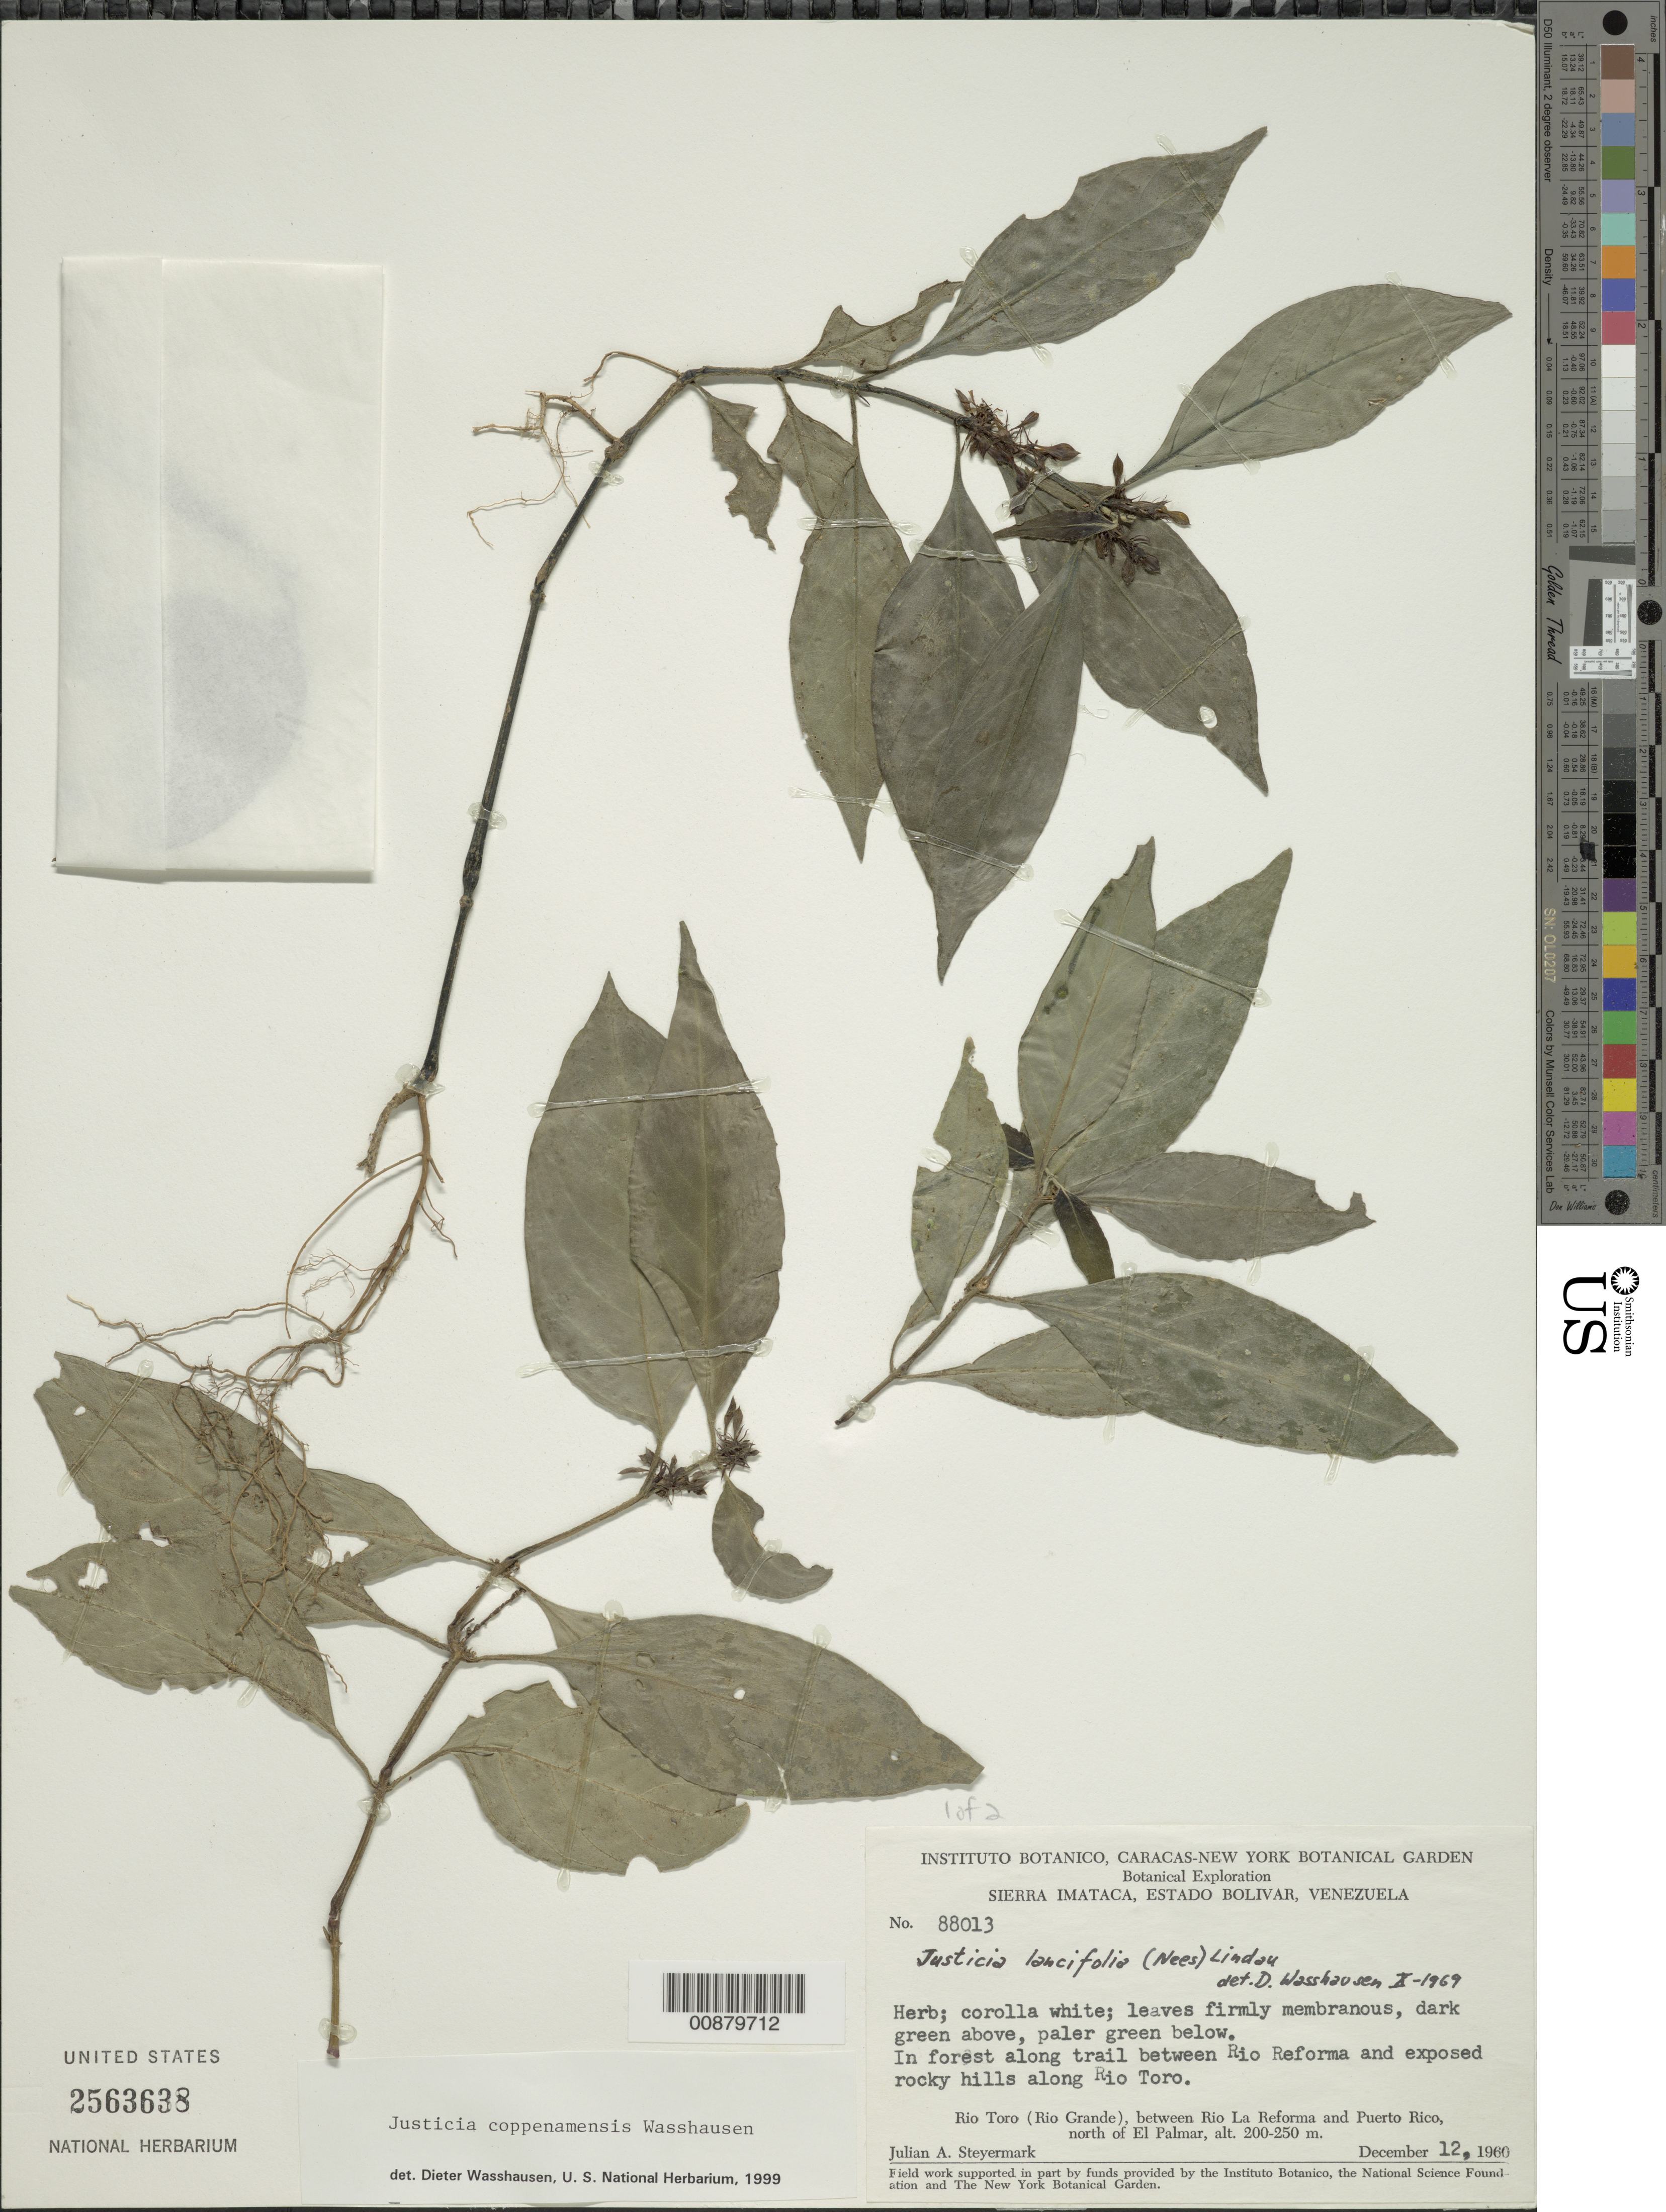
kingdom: Plantae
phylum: Tracheophyta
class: Magnoliopsida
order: Lamiales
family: Acanthaceae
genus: Justicia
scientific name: Justicia coppenamensis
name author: Wassh.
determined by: Wasshausen, Dieter C., (BOT), Smithsonian Institution - National Museum of Natural History (UNITED STATES)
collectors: J. Steyermark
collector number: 88013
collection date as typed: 12-Dec-60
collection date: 1960-12-12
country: Venezuela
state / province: Bolívar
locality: Sierra Imataca; Cerro La Reforma, above junction with Río Reforma with Río Toro (Río Grande), between Río La Reforma and Puerto Rico, N of El Palmar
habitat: Forest along trail between Rio Reforma and rocky exposed granitic hills along Rio Toro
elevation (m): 200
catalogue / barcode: US 2563638